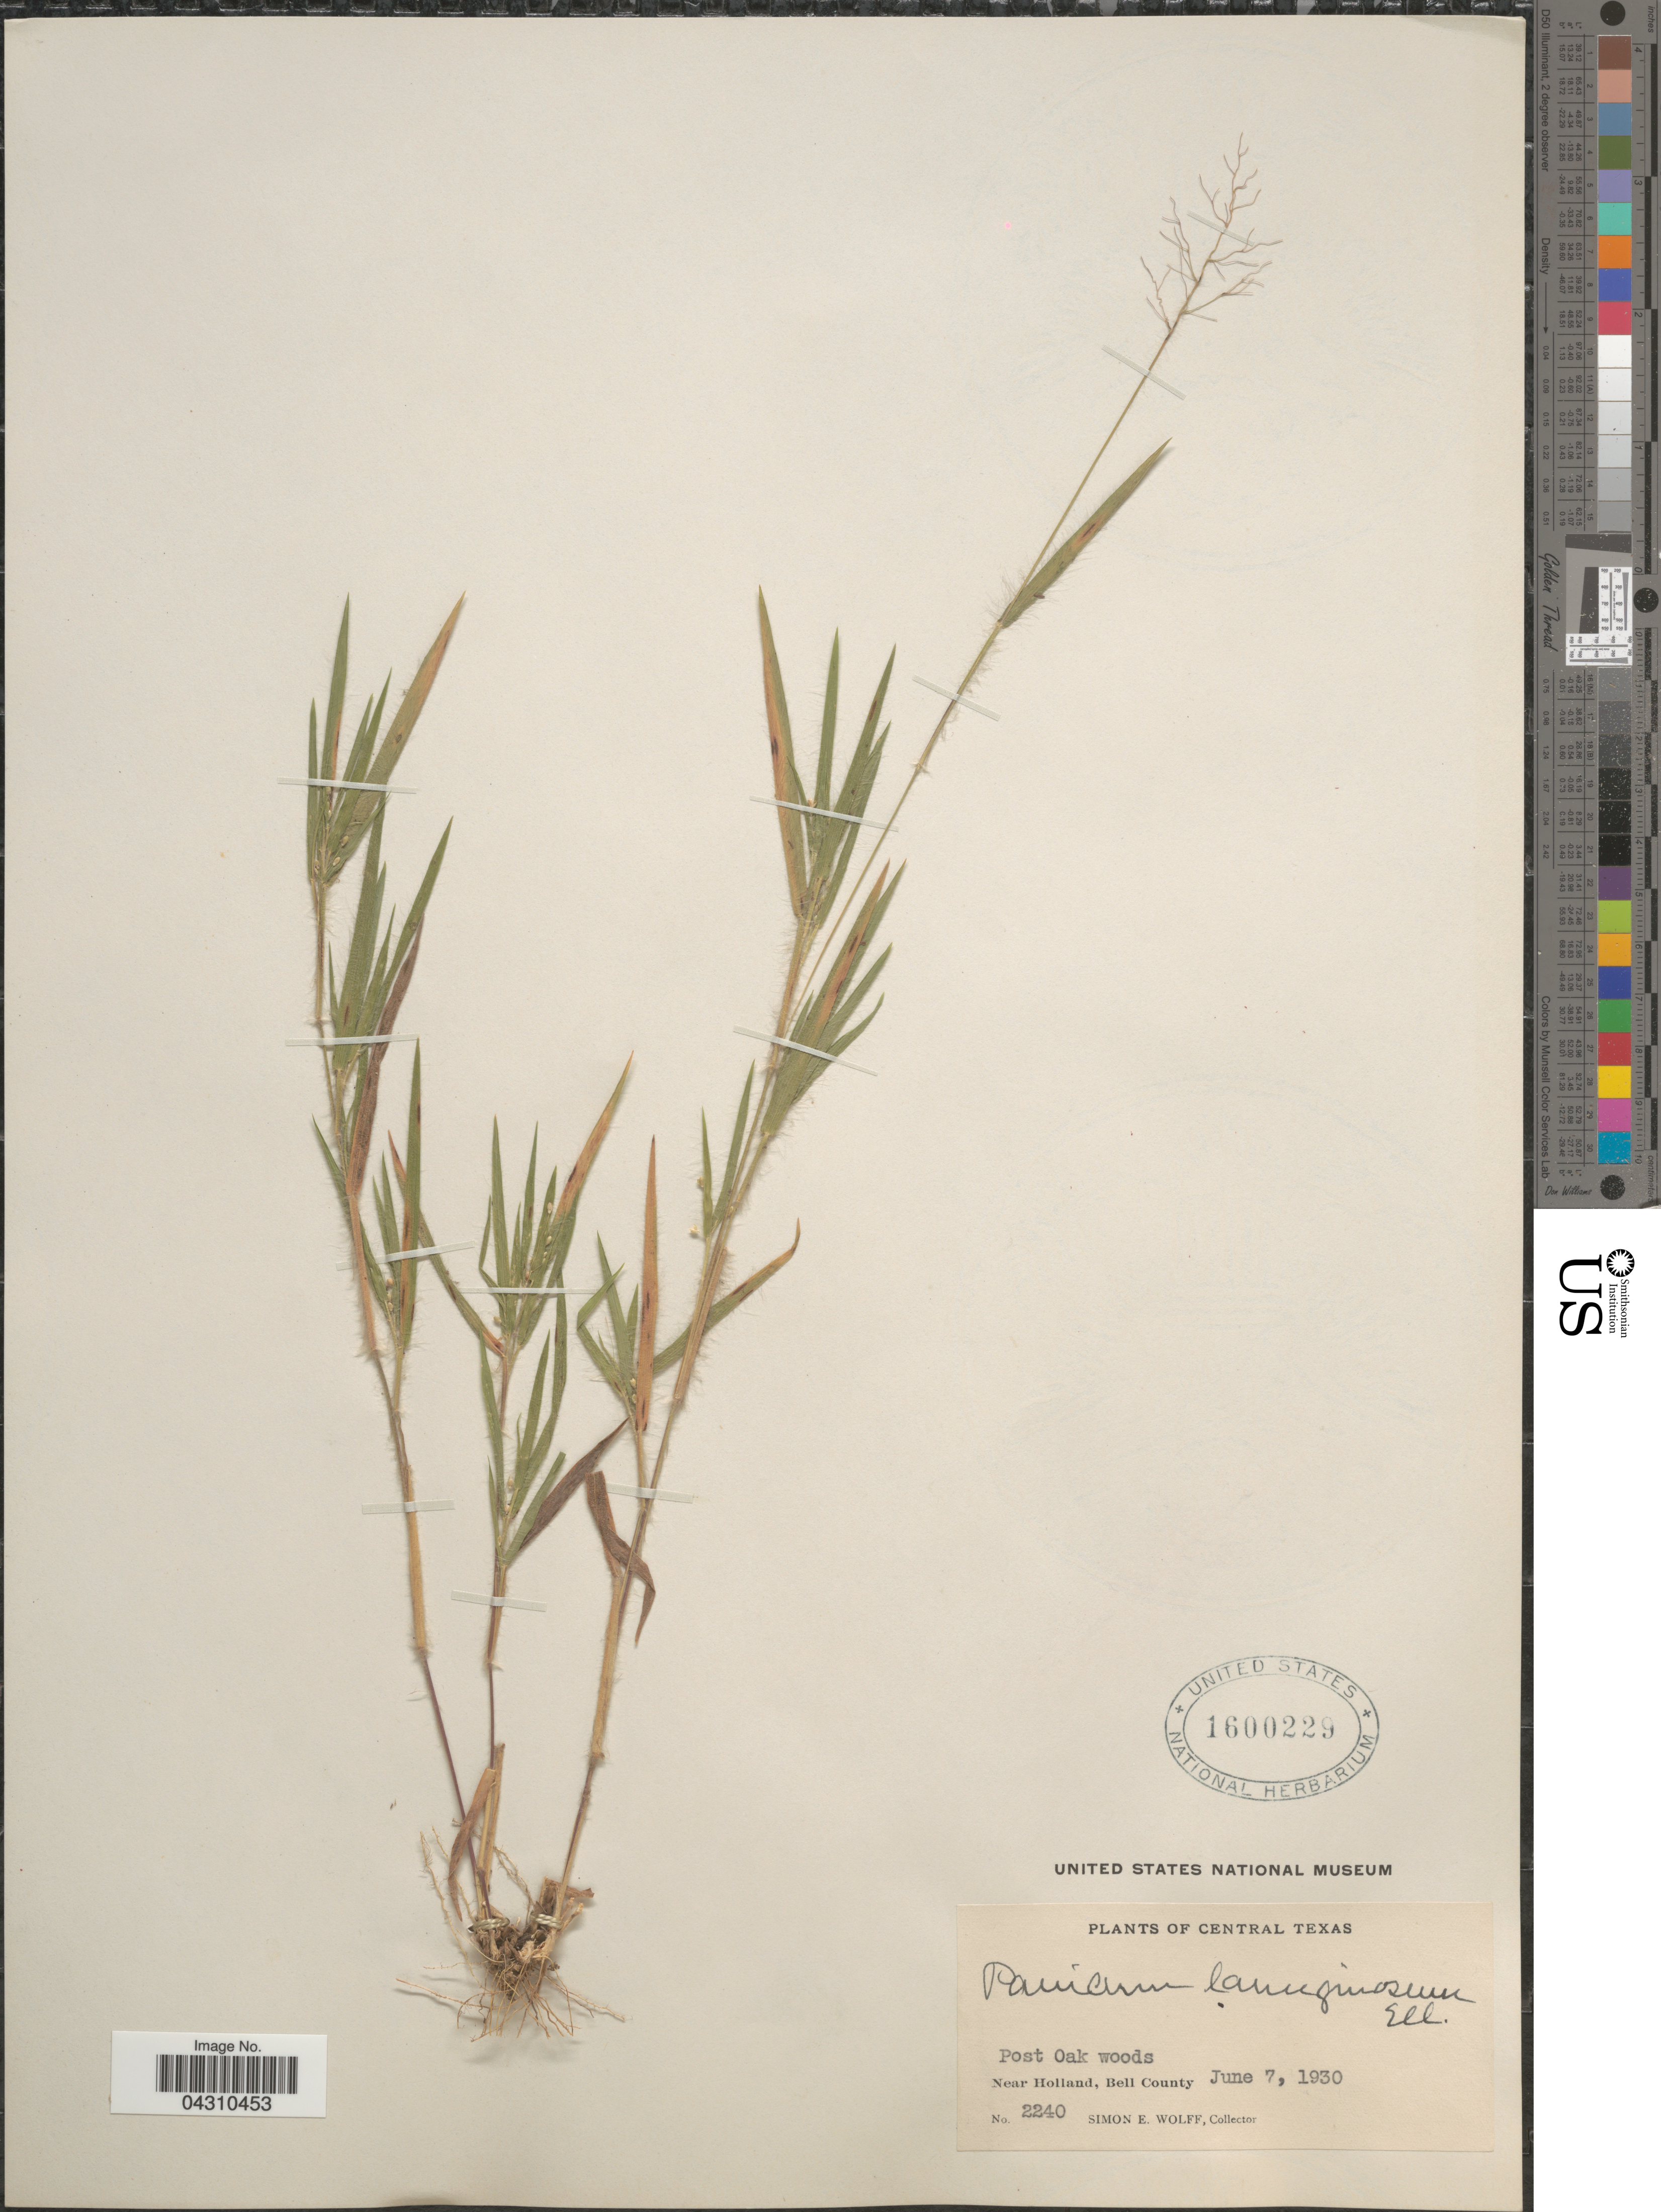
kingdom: Plantae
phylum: Tracheophyta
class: Liliopsida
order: Poales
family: Poaceae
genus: Dichanthelium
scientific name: Dichanthelium acuminatum var. acuminatum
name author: (Sw.) Gould & C.A. Clark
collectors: S. E. Wolff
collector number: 2240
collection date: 1930-06-07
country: United States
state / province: Texas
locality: Central Texas. Post Oak woods. Near Holland, Bell County.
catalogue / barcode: US 1600229